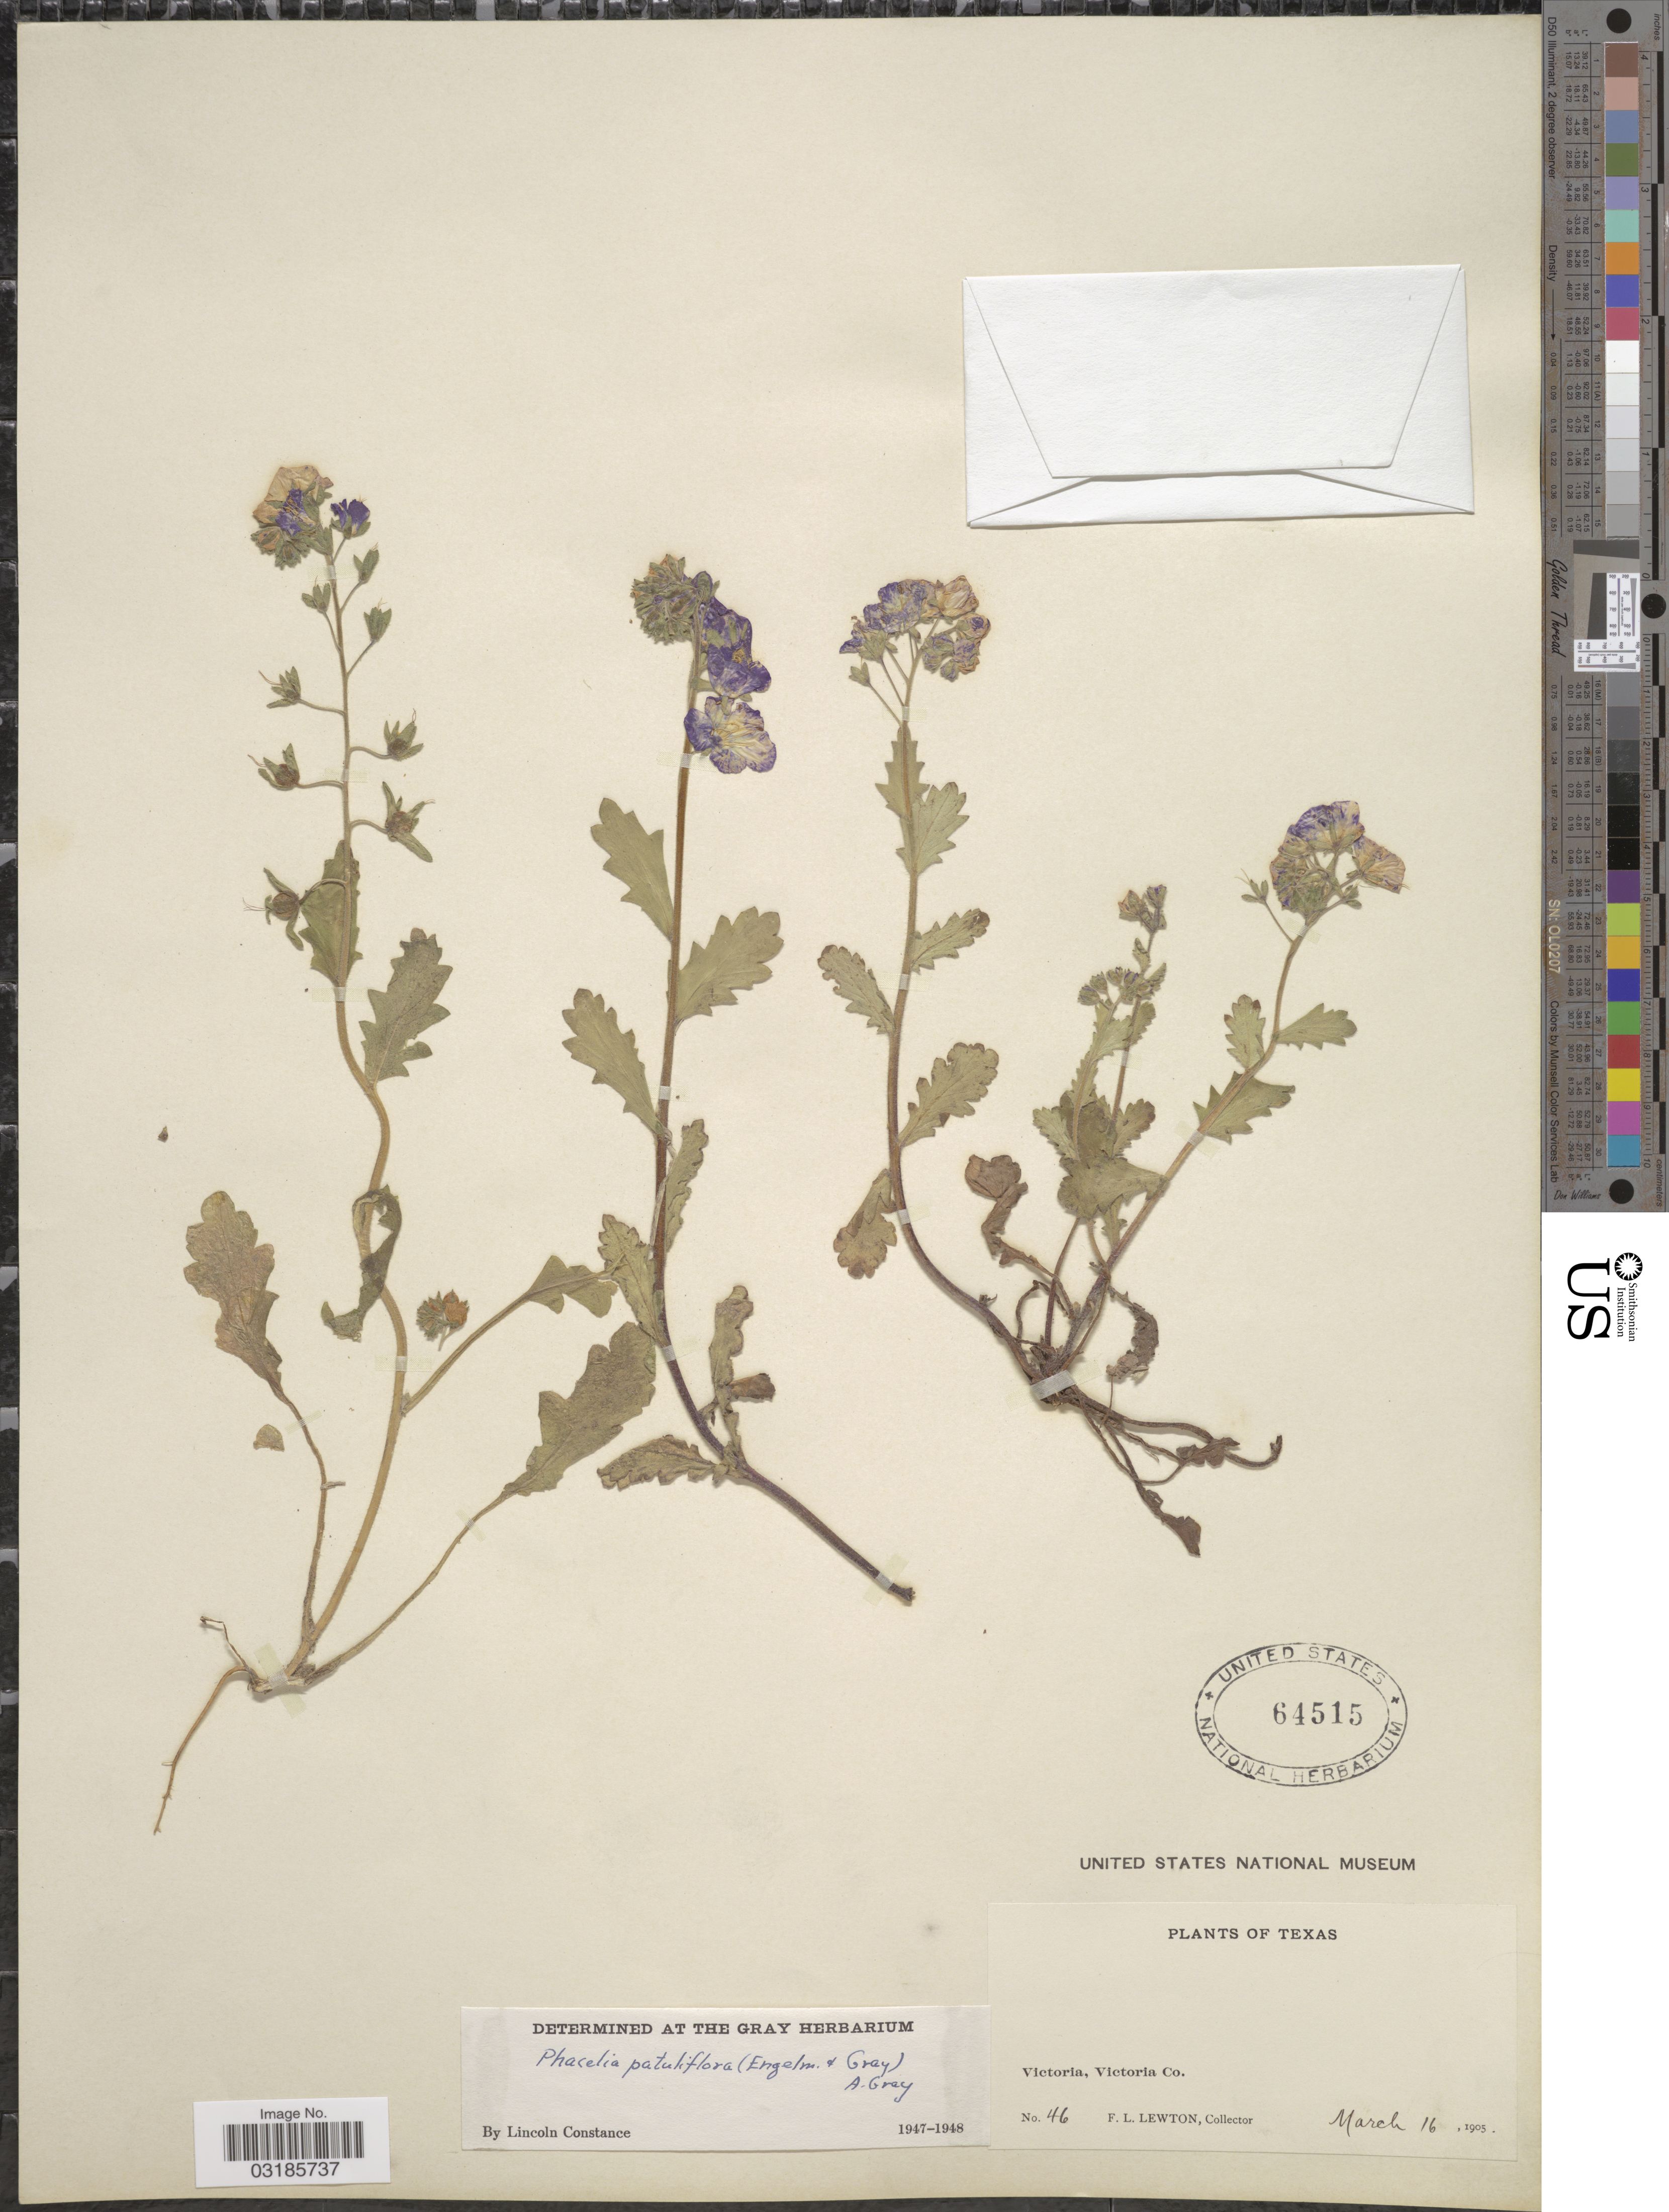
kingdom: Plantae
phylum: Tracheophyta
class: Magnoliopsida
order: Boraginales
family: Hydrophyllaceae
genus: Phacelia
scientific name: Phacelia patuliflora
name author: (Engelm. & A. Gray) A. Gray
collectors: F. L. Lewton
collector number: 46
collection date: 1905-03-16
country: United States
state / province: Texas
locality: Victoria, Victoria Co.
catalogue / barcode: US 64515